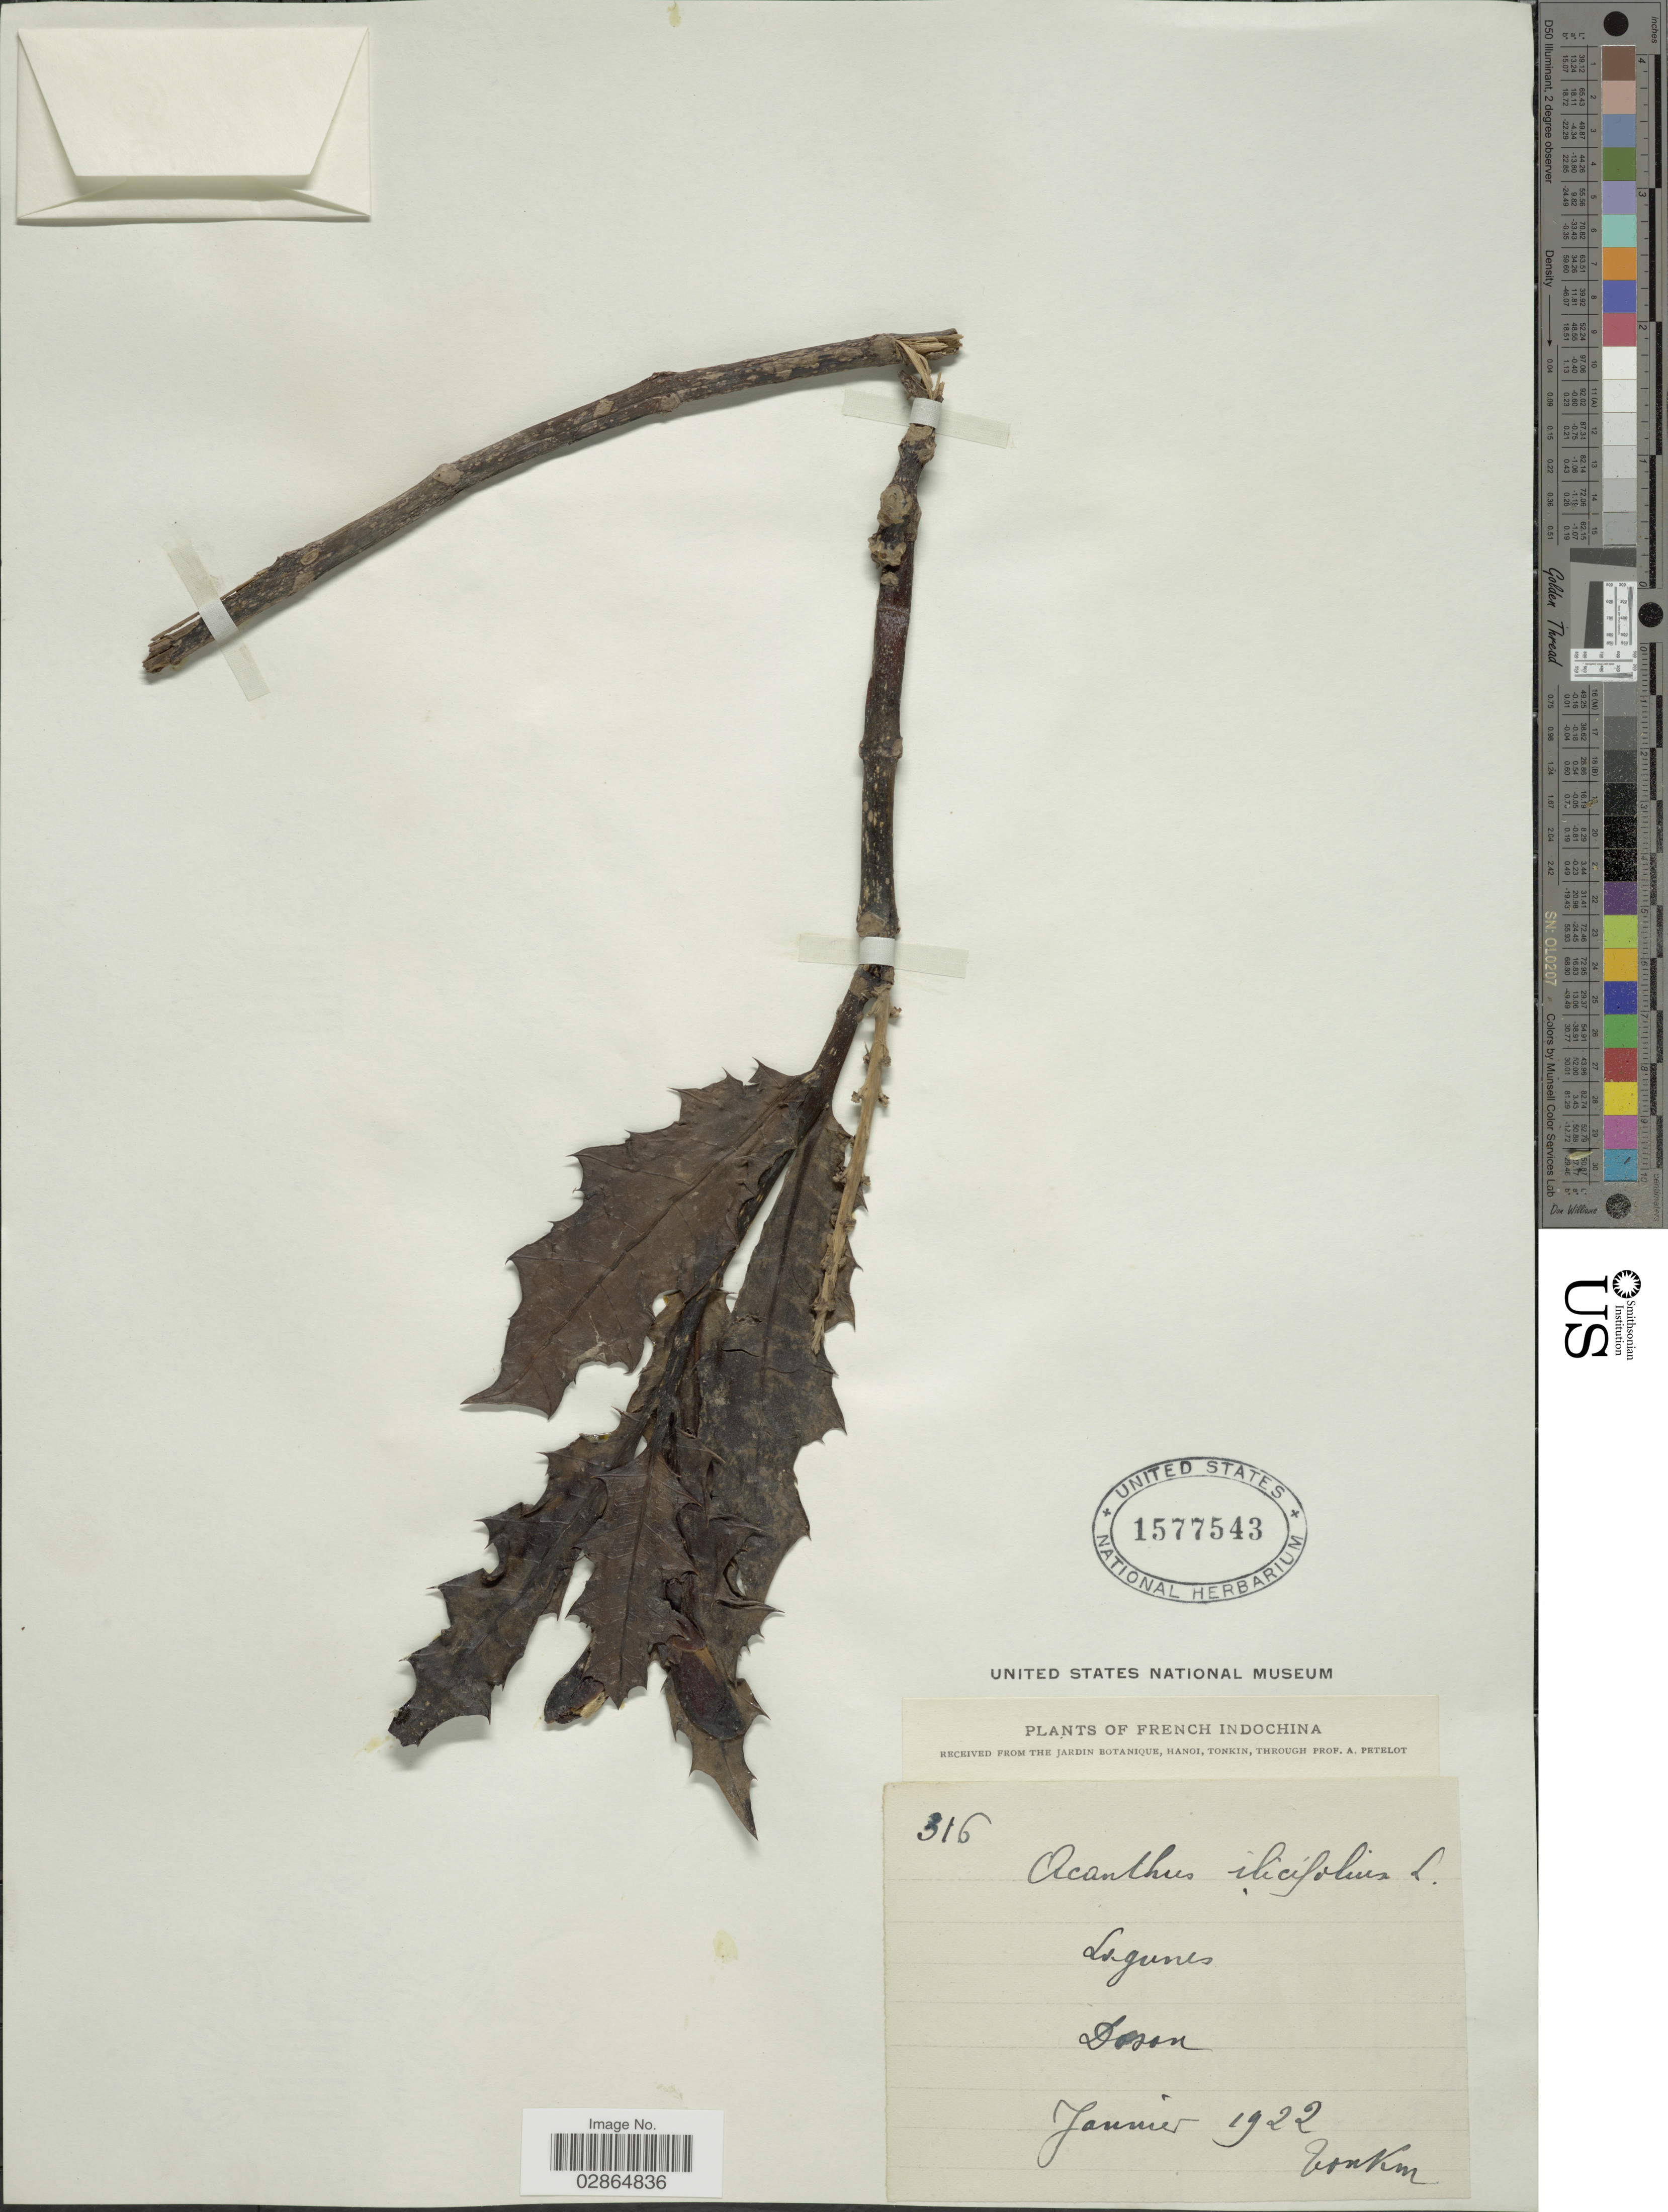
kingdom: Plantae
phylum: Tracheophyta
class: Magnoliopsida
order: Lamiales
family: Acanthaceae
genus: Acanthus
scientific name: Acanthus ilicifolius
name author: L.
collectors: A. Petelot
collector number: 316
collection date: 1922-01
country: Vietnam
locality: French Indochina, Tonkin. Lagunes, Doson.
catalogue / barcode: US 1577543